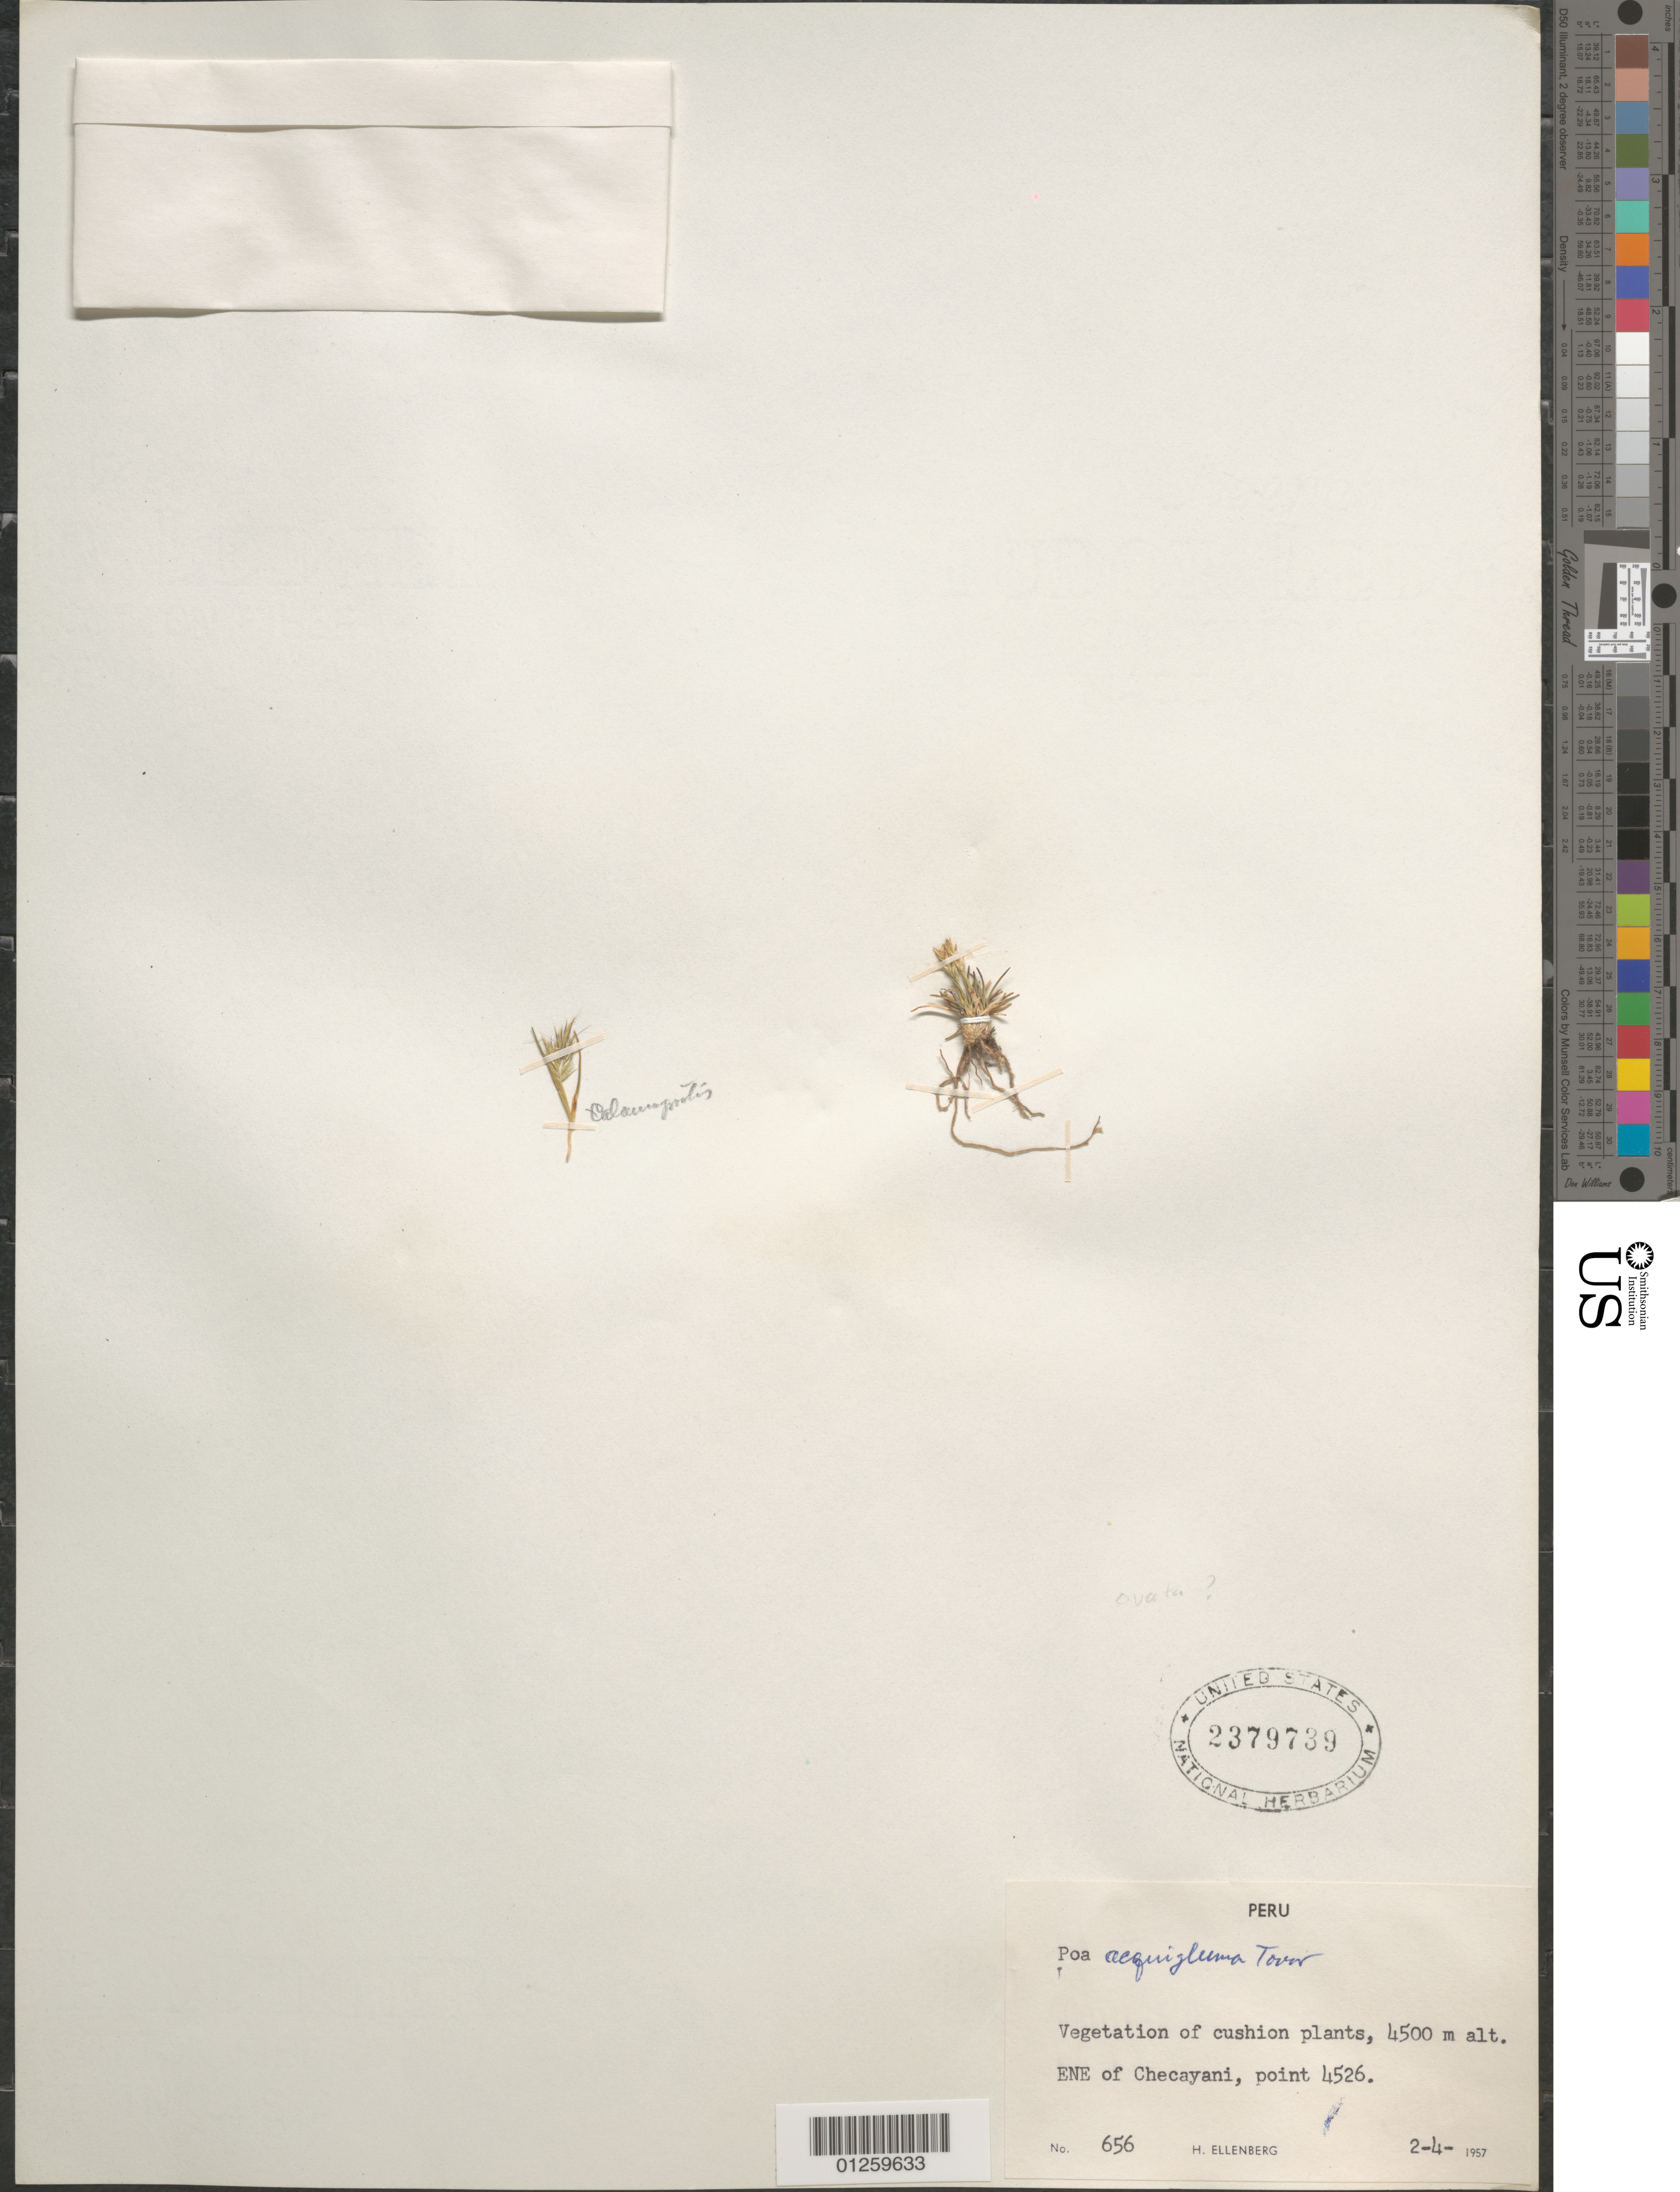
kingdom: Plantae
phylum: Tracheophyta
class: Liliopsida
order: Poales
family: Poaceae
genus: Poa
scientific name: Poa aequigluma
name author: Tovar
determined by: Soreng, Robert J., Research Associate (BOT), Smithsonian Institution - National Museum of Natural History (UNITED STATES)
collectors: H. Ellenberg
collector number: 656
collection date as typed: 2-4-1957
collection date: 1957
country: Peru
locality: ENE of Checayani, point 4526.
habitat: Vegetation of cushion plants.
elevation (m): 4500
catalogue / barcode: US 2379739